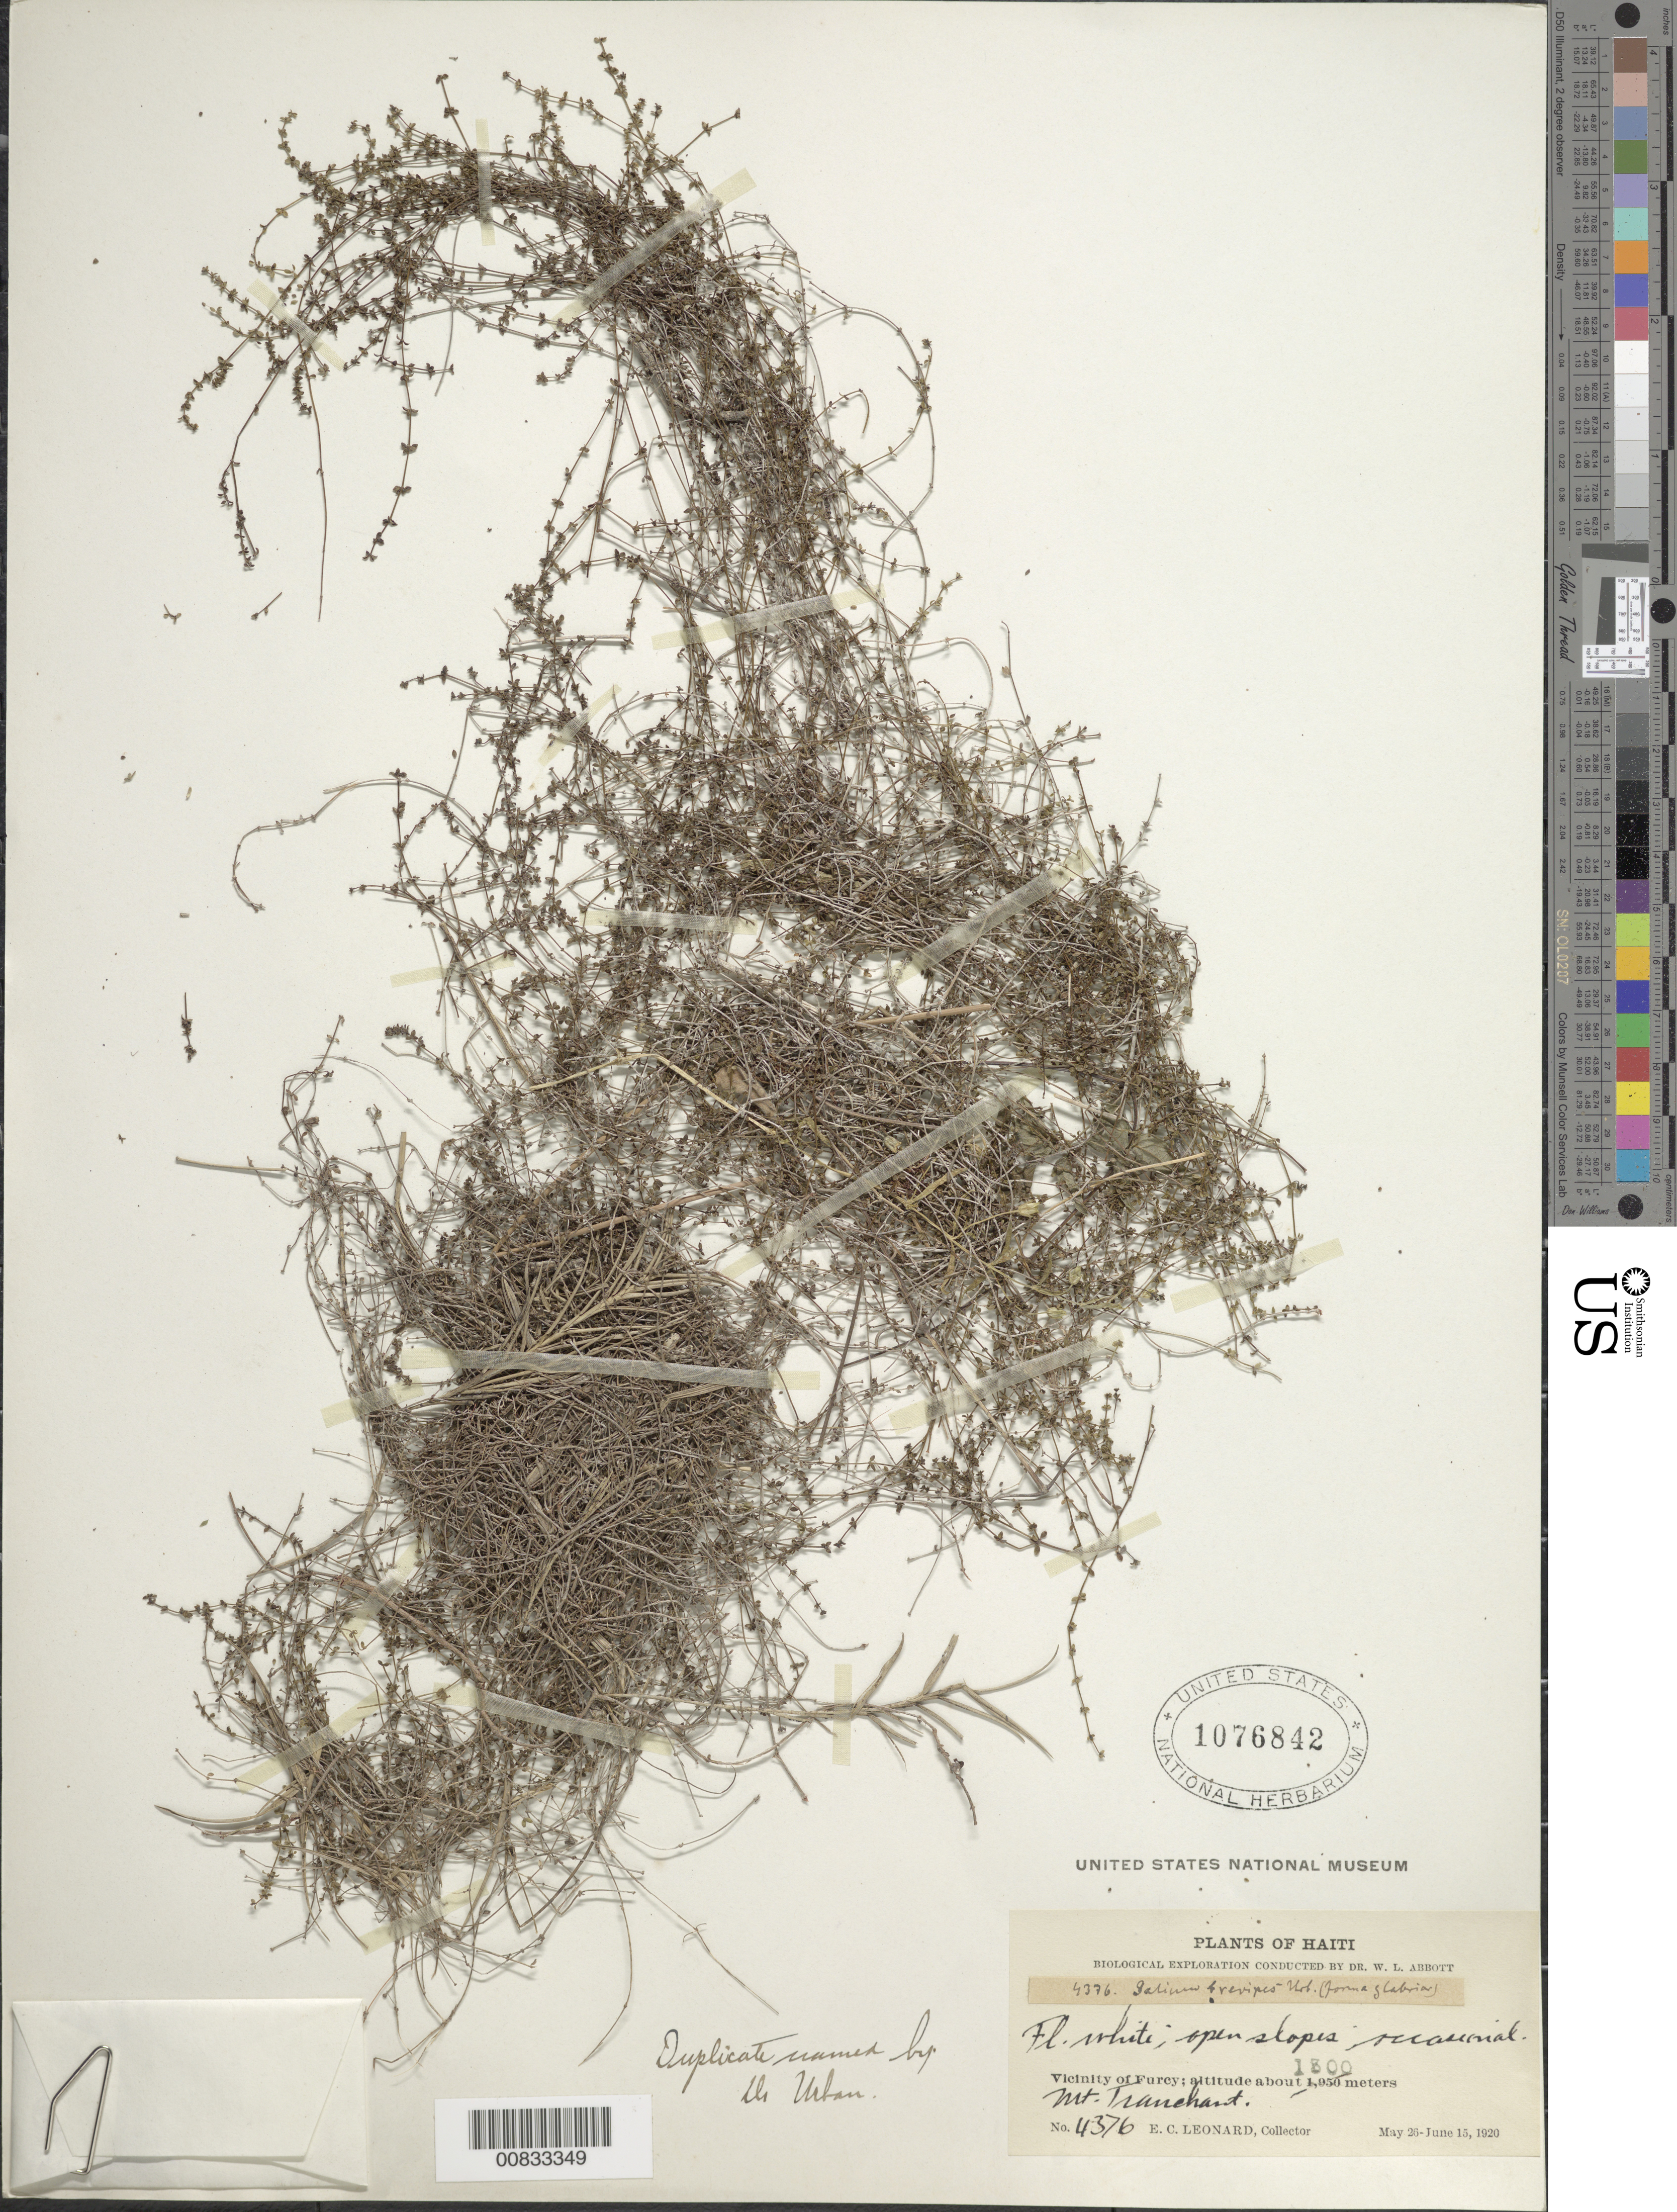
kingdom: Plantae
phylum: Tracheophyta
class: Magnoliopsida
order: Gentianales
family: Rubiaceae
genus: Galium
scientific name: Galium domingense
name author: Iltis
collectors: E. C. Leonard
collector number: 4376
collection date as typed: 26 May 1920 to 15 Jun 1920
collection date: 1920-05-26/1920-06-15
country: Haiti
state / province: Ouest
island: Hispaniola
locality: Vicinity of Furcy, Mt. Tranchant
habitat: Open slopes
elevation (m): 1300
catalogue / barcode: US 1076842